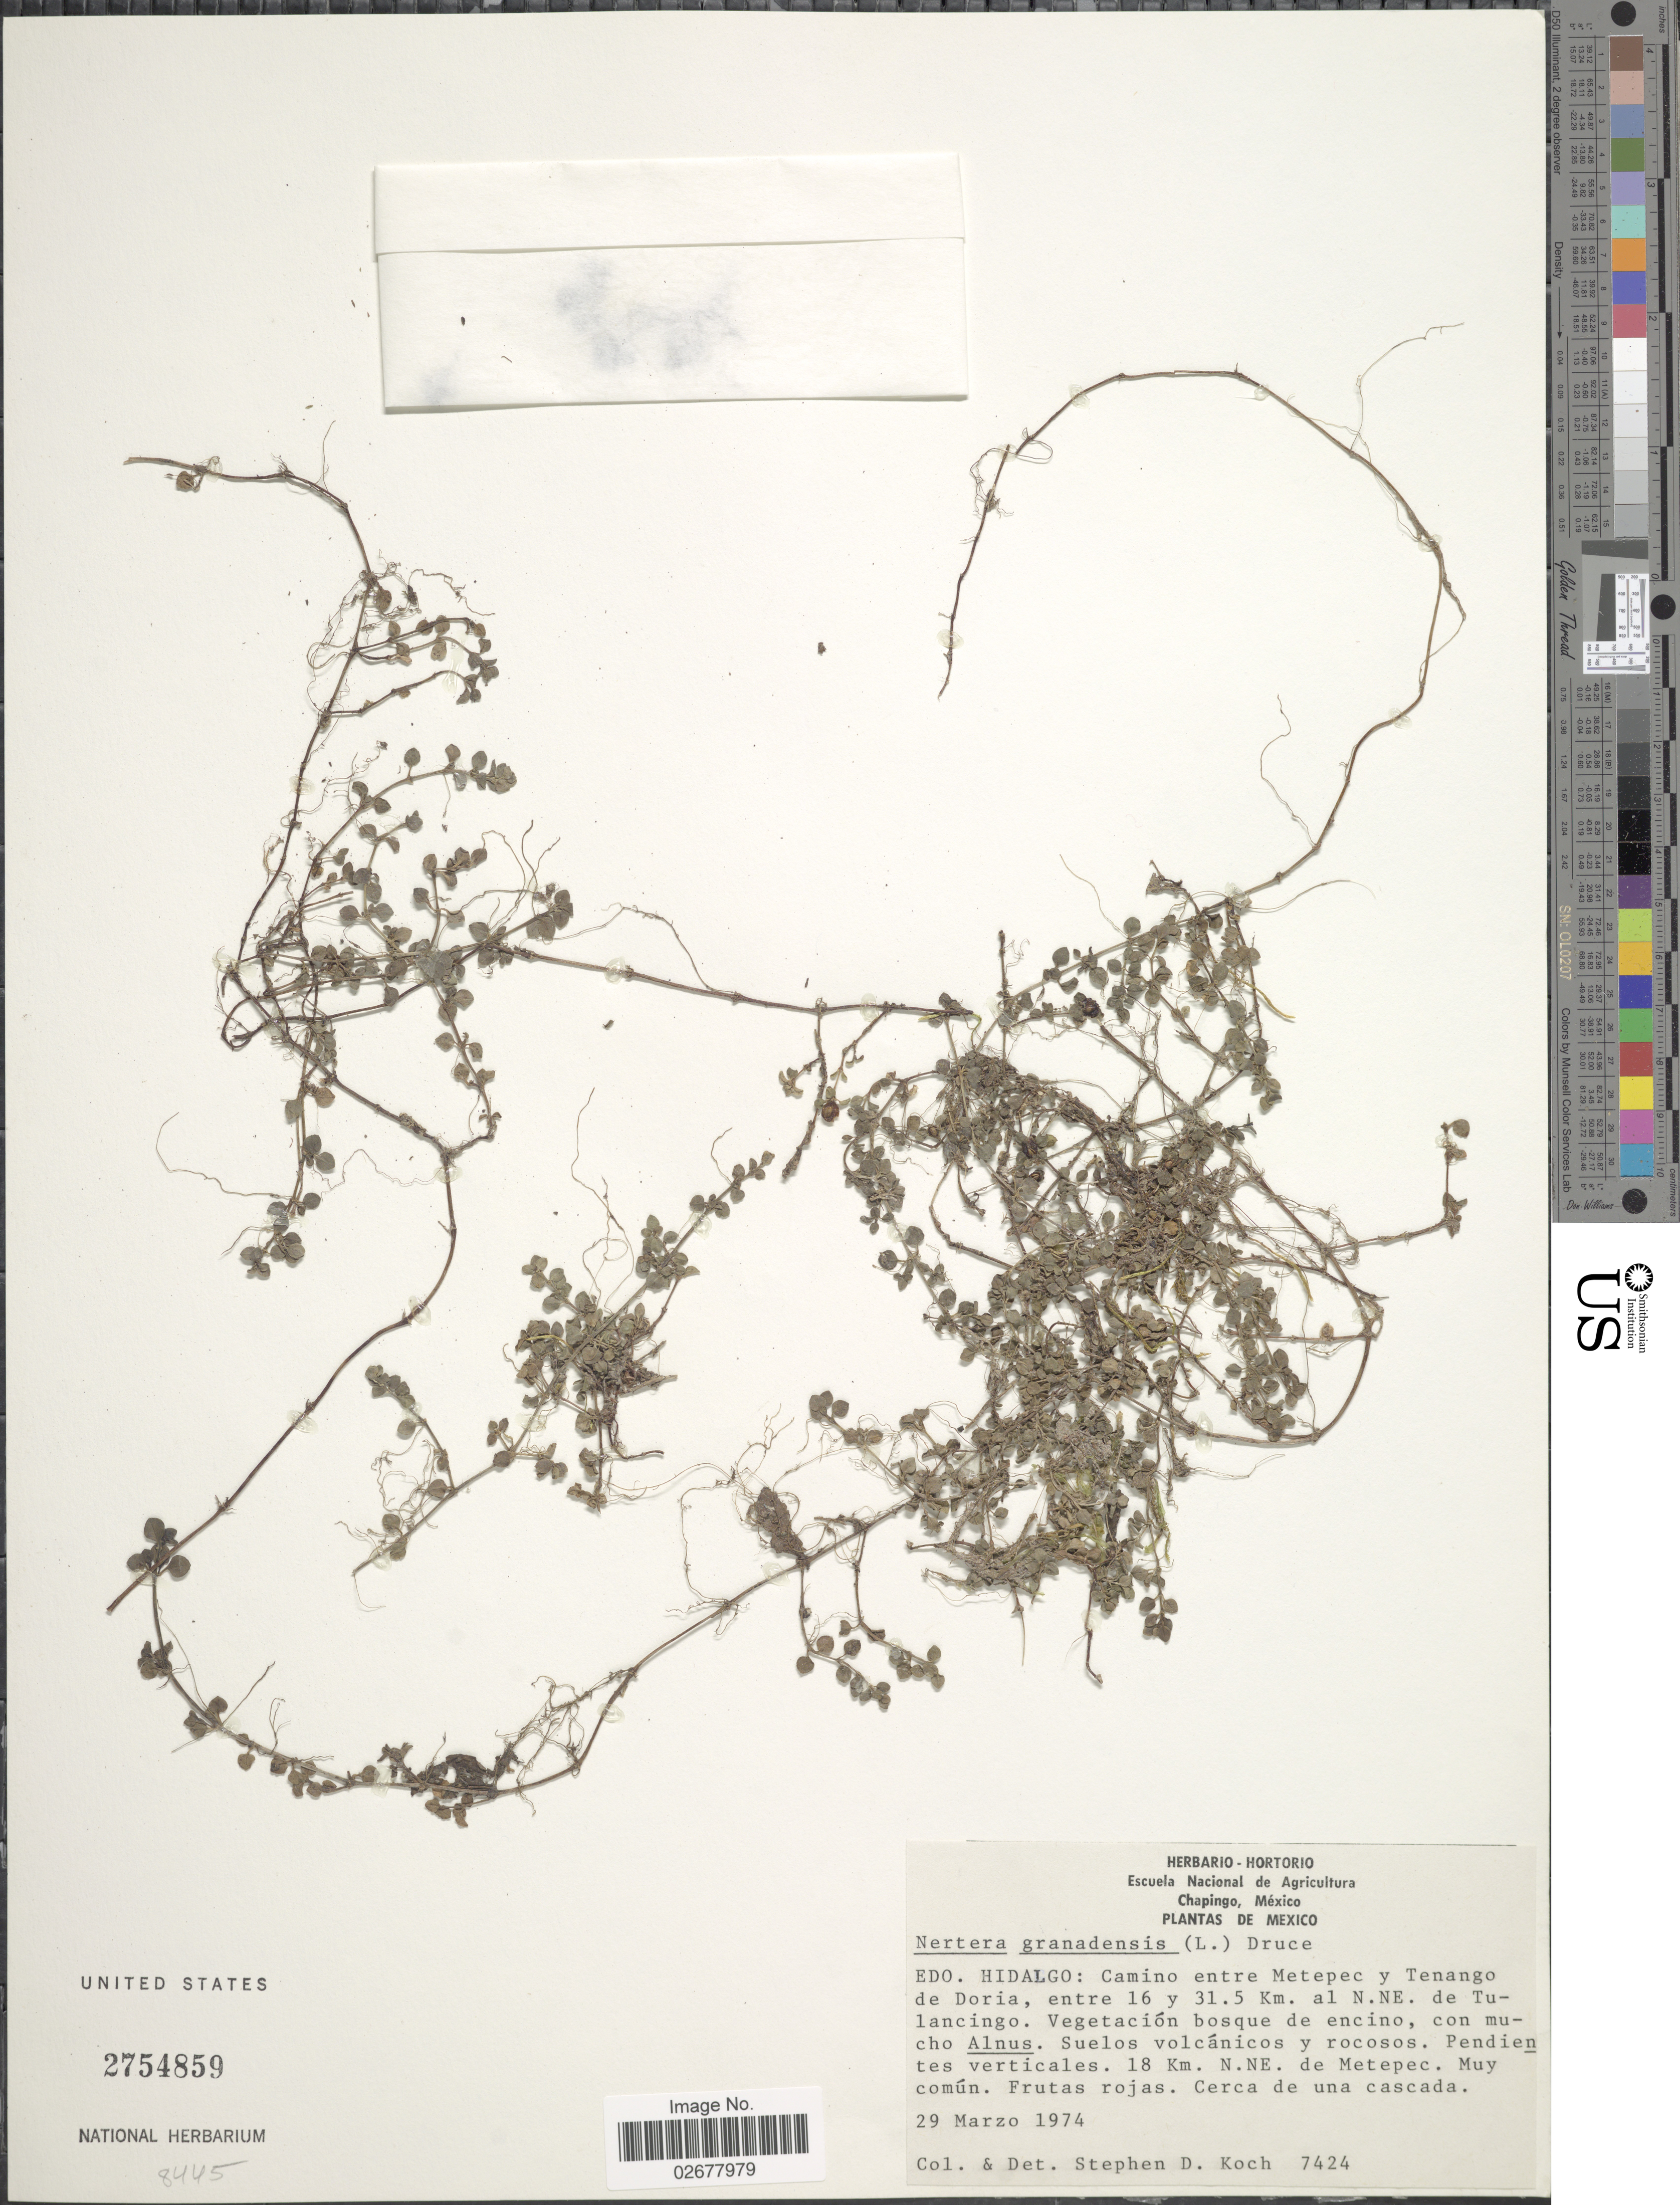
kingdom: Plantae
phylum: Tracheophyta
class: Magnoliopsida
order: Gentianales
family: Rubiaceae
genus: Nertera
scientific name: Nertera depressa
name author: Banks & Sol. ex Gaertn.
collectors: S. D. Koch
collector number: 7424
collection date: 1974-03-29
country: Mexico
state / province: Hidalgo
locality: Camino entre Metepec y Tenango de Doria, entre 16 y 31.5 Km al N.NE de Tulancingo. 18 Km N.NE de Metepec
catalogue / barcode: US 2754859